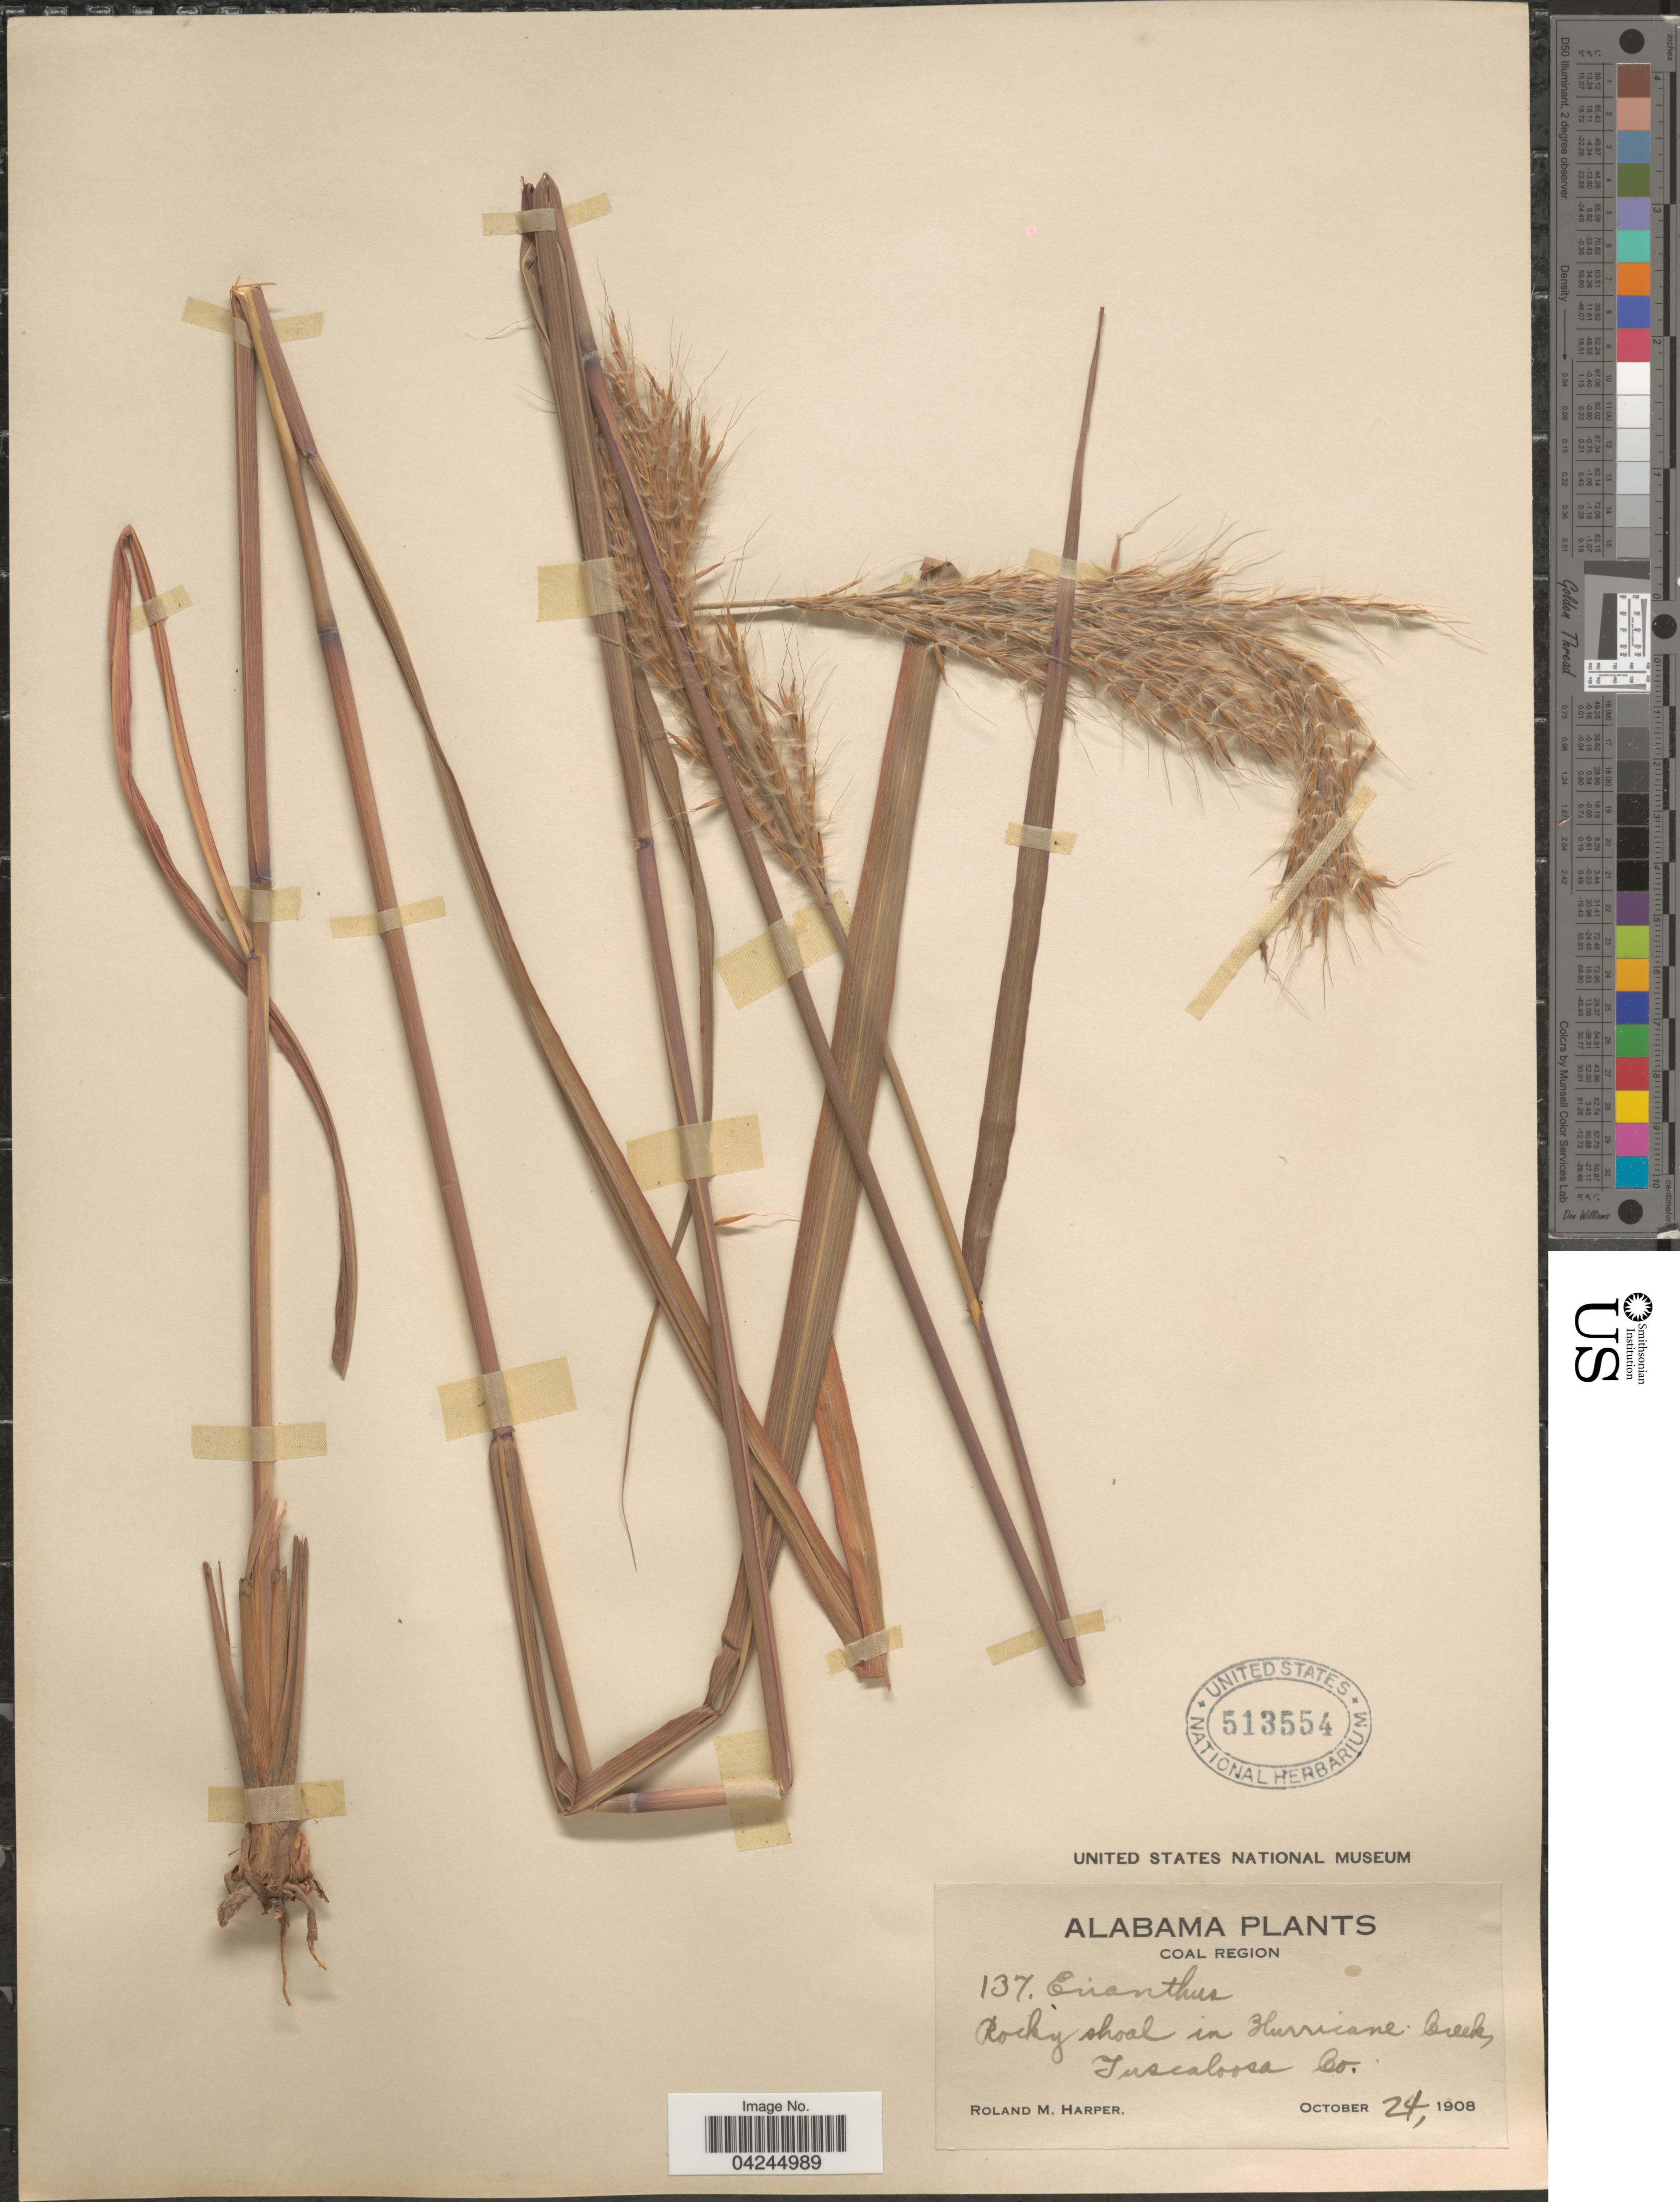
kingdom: Plantae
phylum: Tracheophyta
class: Liliopsida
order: Poales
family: Poaceae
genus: Erianthus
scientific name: Erianthus brevibarbis var. contortus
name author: (Elliott) D.B. Ward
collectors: R. M. Harper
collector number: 137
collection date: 1908-10-24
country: United States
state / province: Alabama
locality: Coal Region. Rocky shoal in Hurricane Creek, Tuscaloosa Co.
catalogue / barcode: US 513554